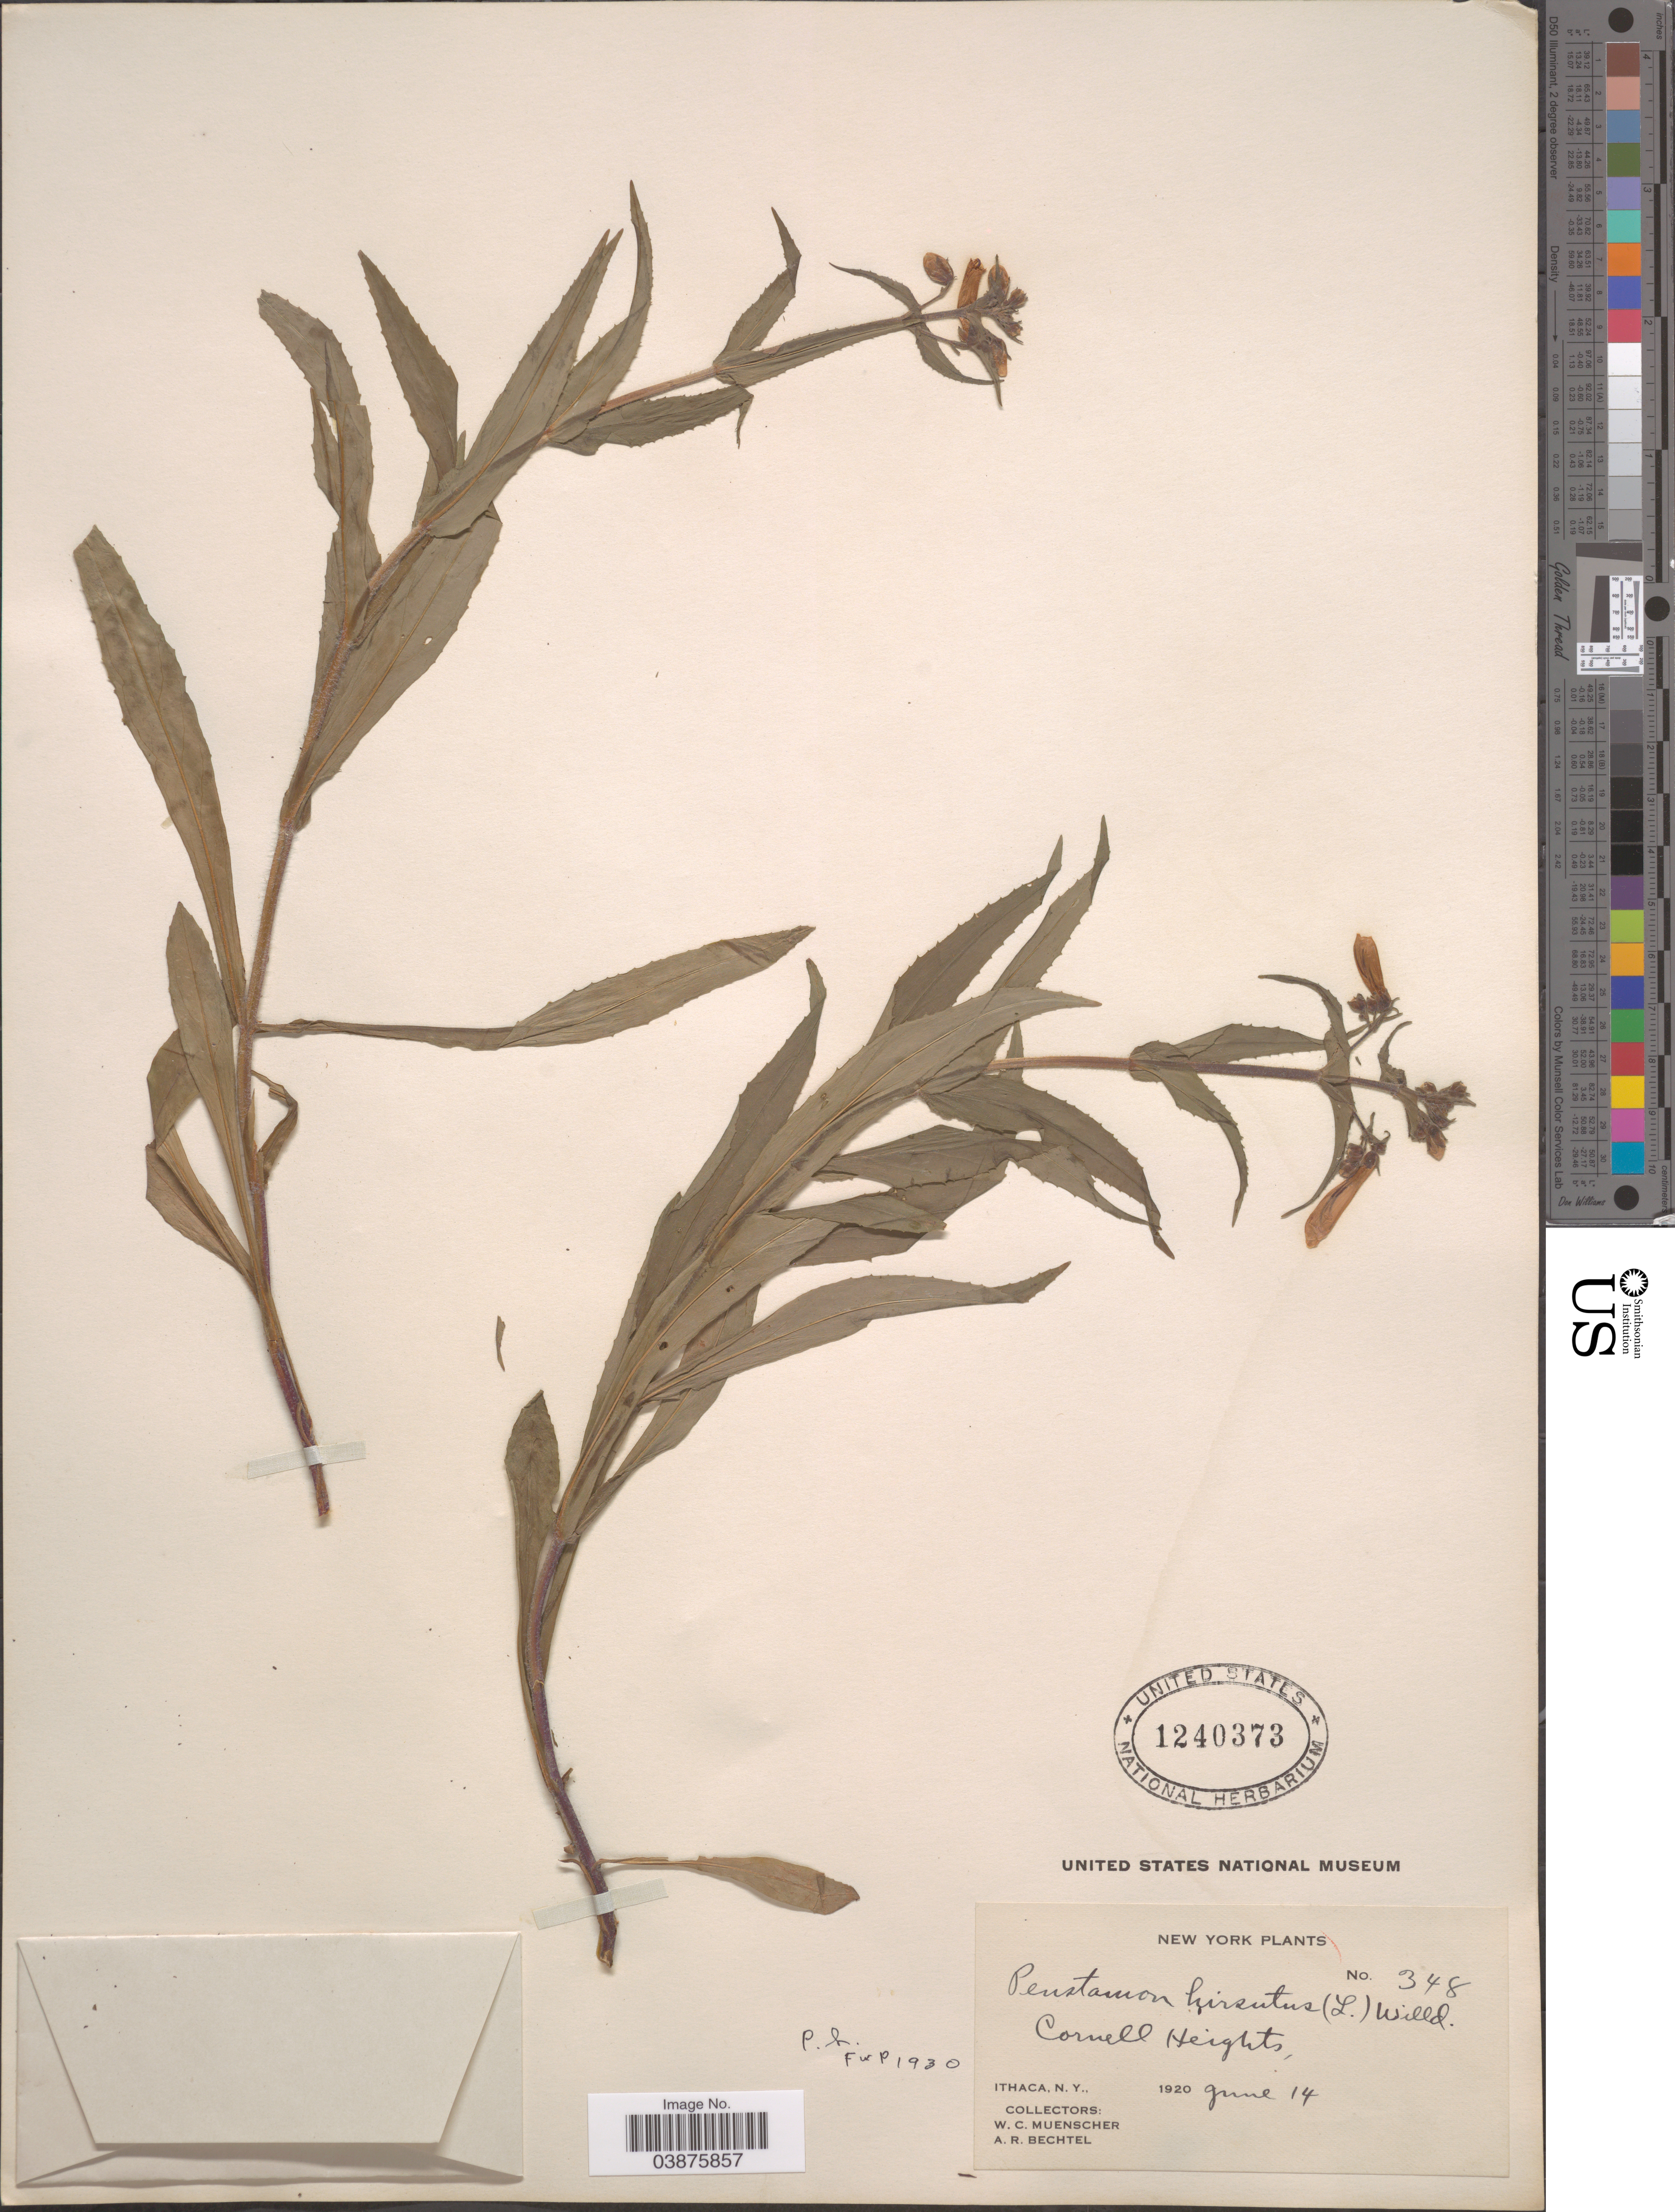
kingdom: Plantae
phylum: Tracheophyta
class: Magnoliopsida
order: Lamiales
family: Plantaginaceae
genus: Penstemon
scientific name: Penstemon hirsutus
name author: (L.) Willd.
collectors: W. Muenscher & A. Bechtel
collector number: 348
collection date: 1920-06-14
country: United States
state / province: New York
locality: Cornell Heights.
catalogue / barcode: US 1240373